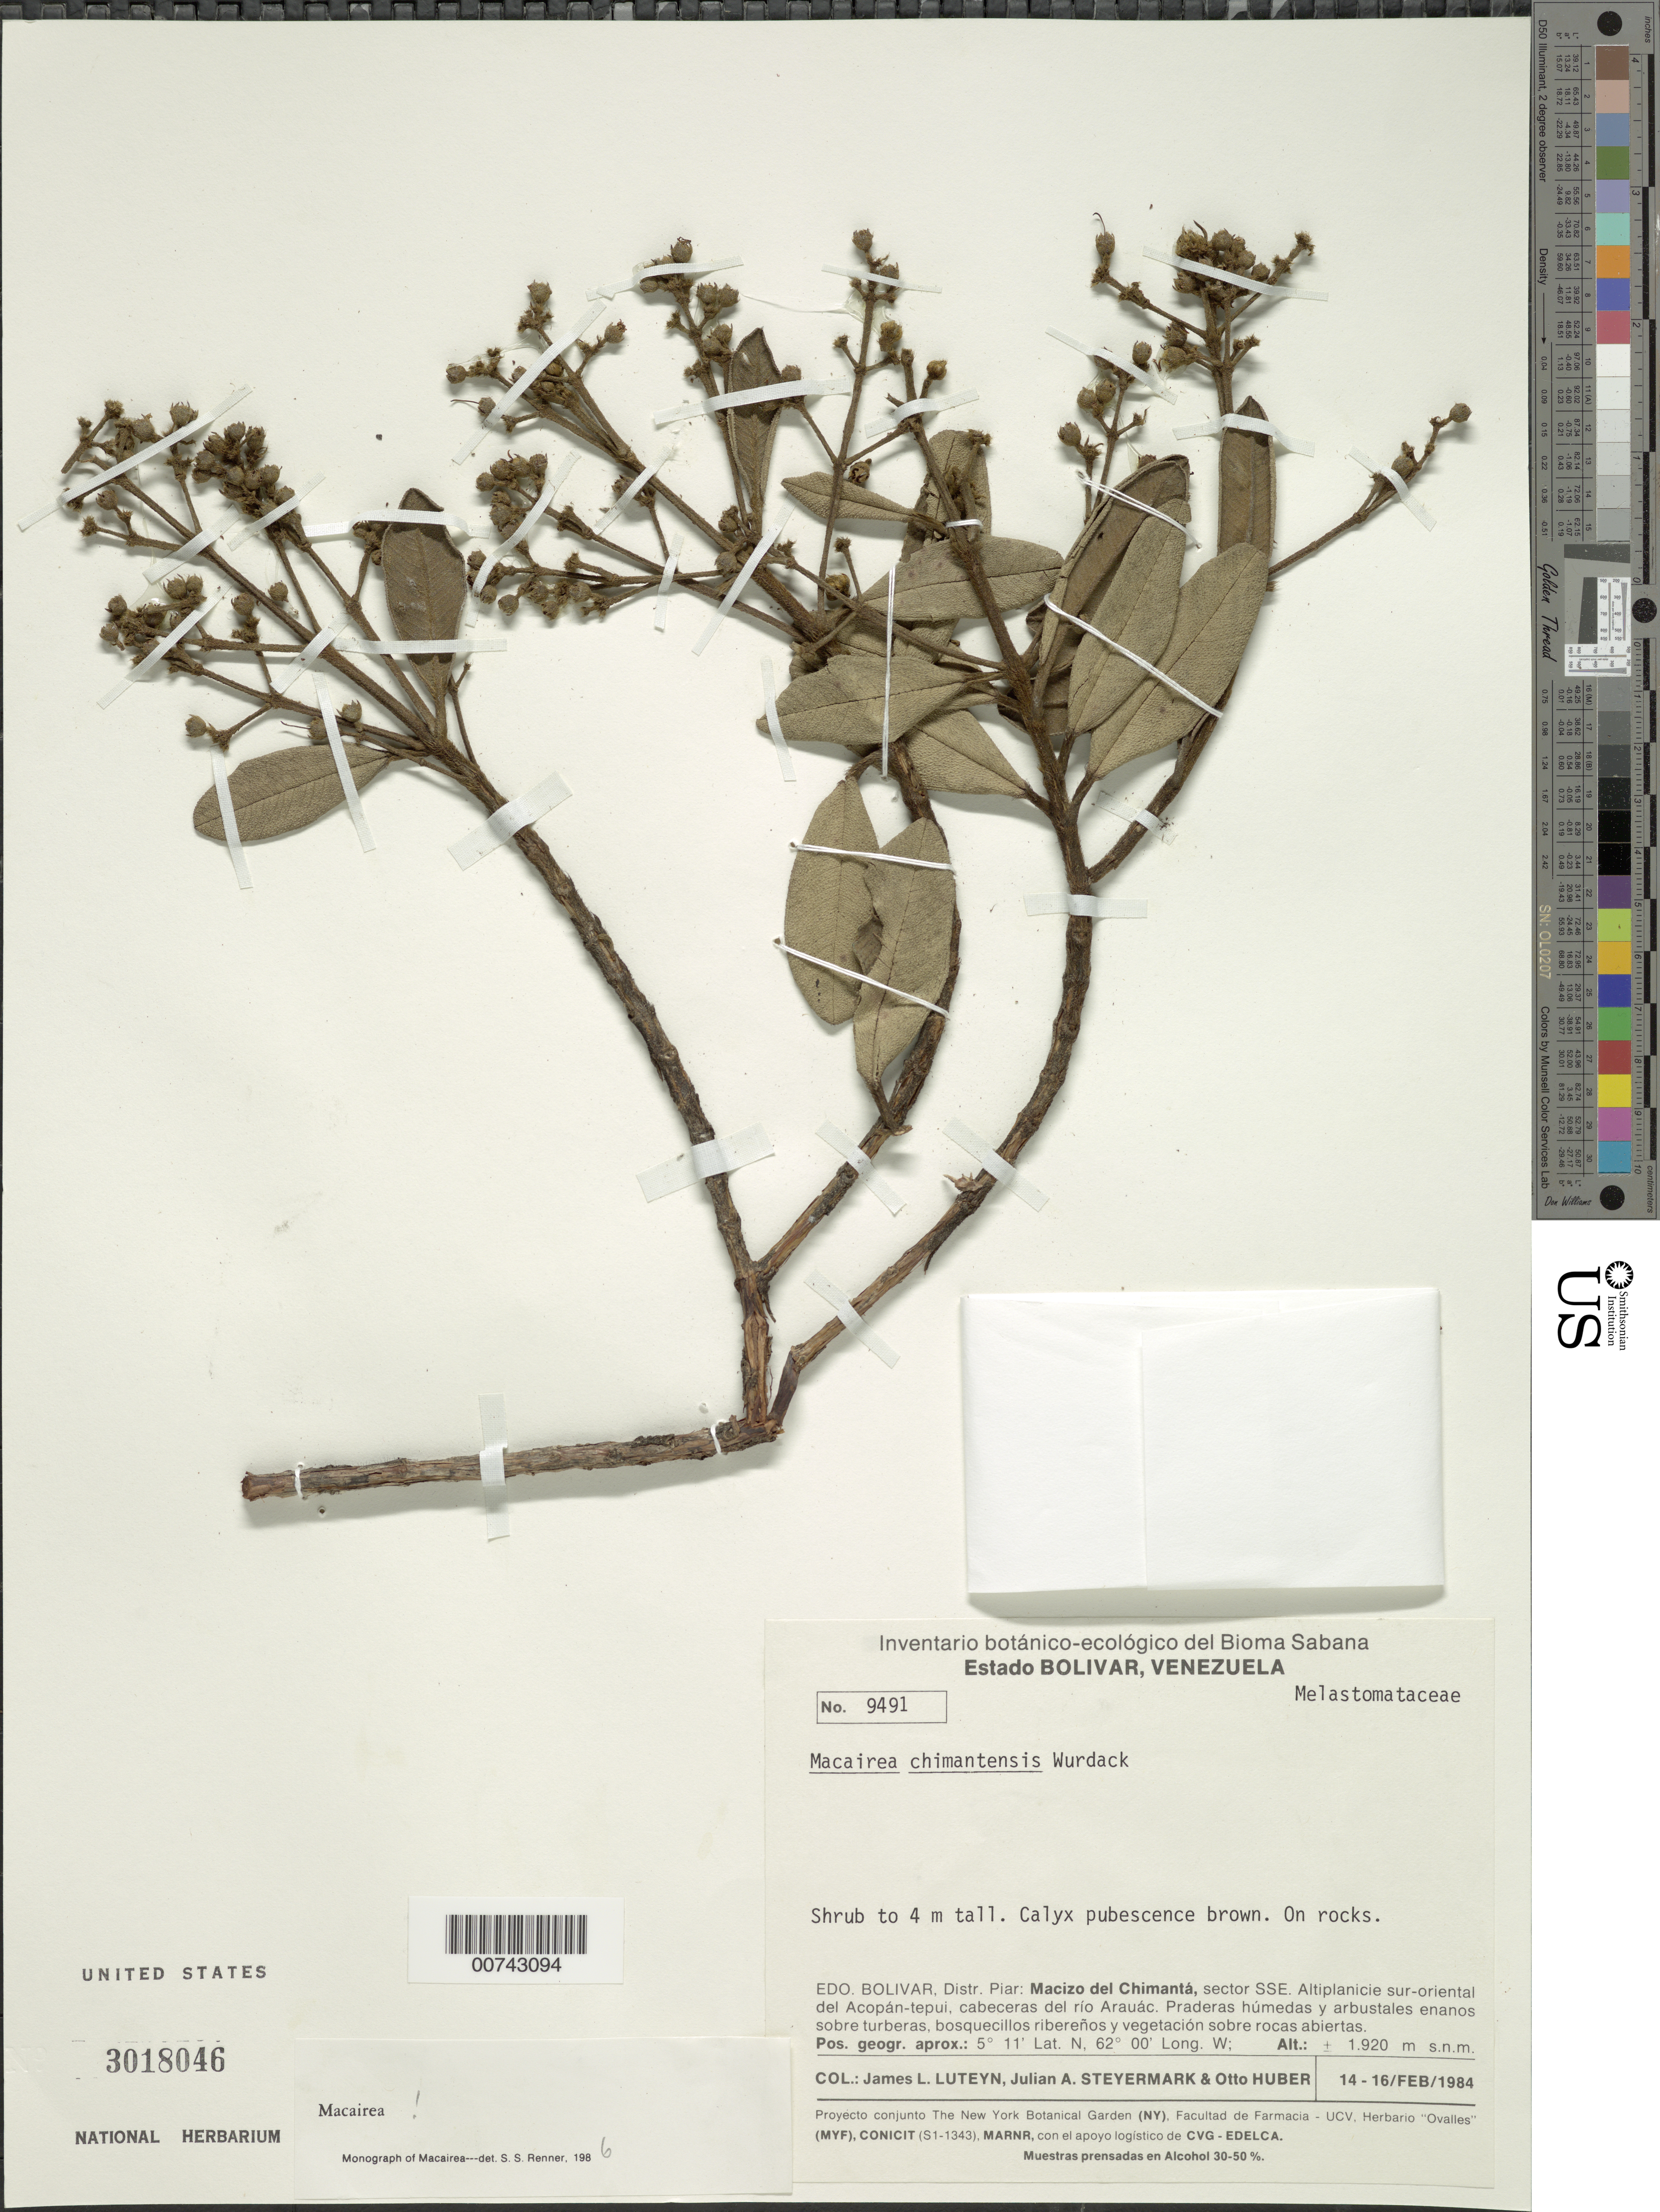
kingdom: Plantae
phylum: Tracheophyta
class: Magnoliopsida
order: Myrtales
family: Melastomataceae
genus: Macairea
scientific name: Macairea chimantensis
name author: Wurdack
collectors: J. L. Luteyn, J. Steyermark & O. Huber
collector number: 9491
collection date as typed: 14-Feb-84 to 16-Feb-84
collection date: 1984-02-14/1984-02-16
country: Venezuela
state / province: Bolívar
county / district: Piar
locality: Macizo del Chimantá, sector SSE, Acopán-tepuí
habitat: Praderas húmedas y arbustales enanos sobre turberas, bosquecillos riberenos y vegetación sobre rocas abiertas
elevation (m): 1920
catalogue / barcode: US 3018046